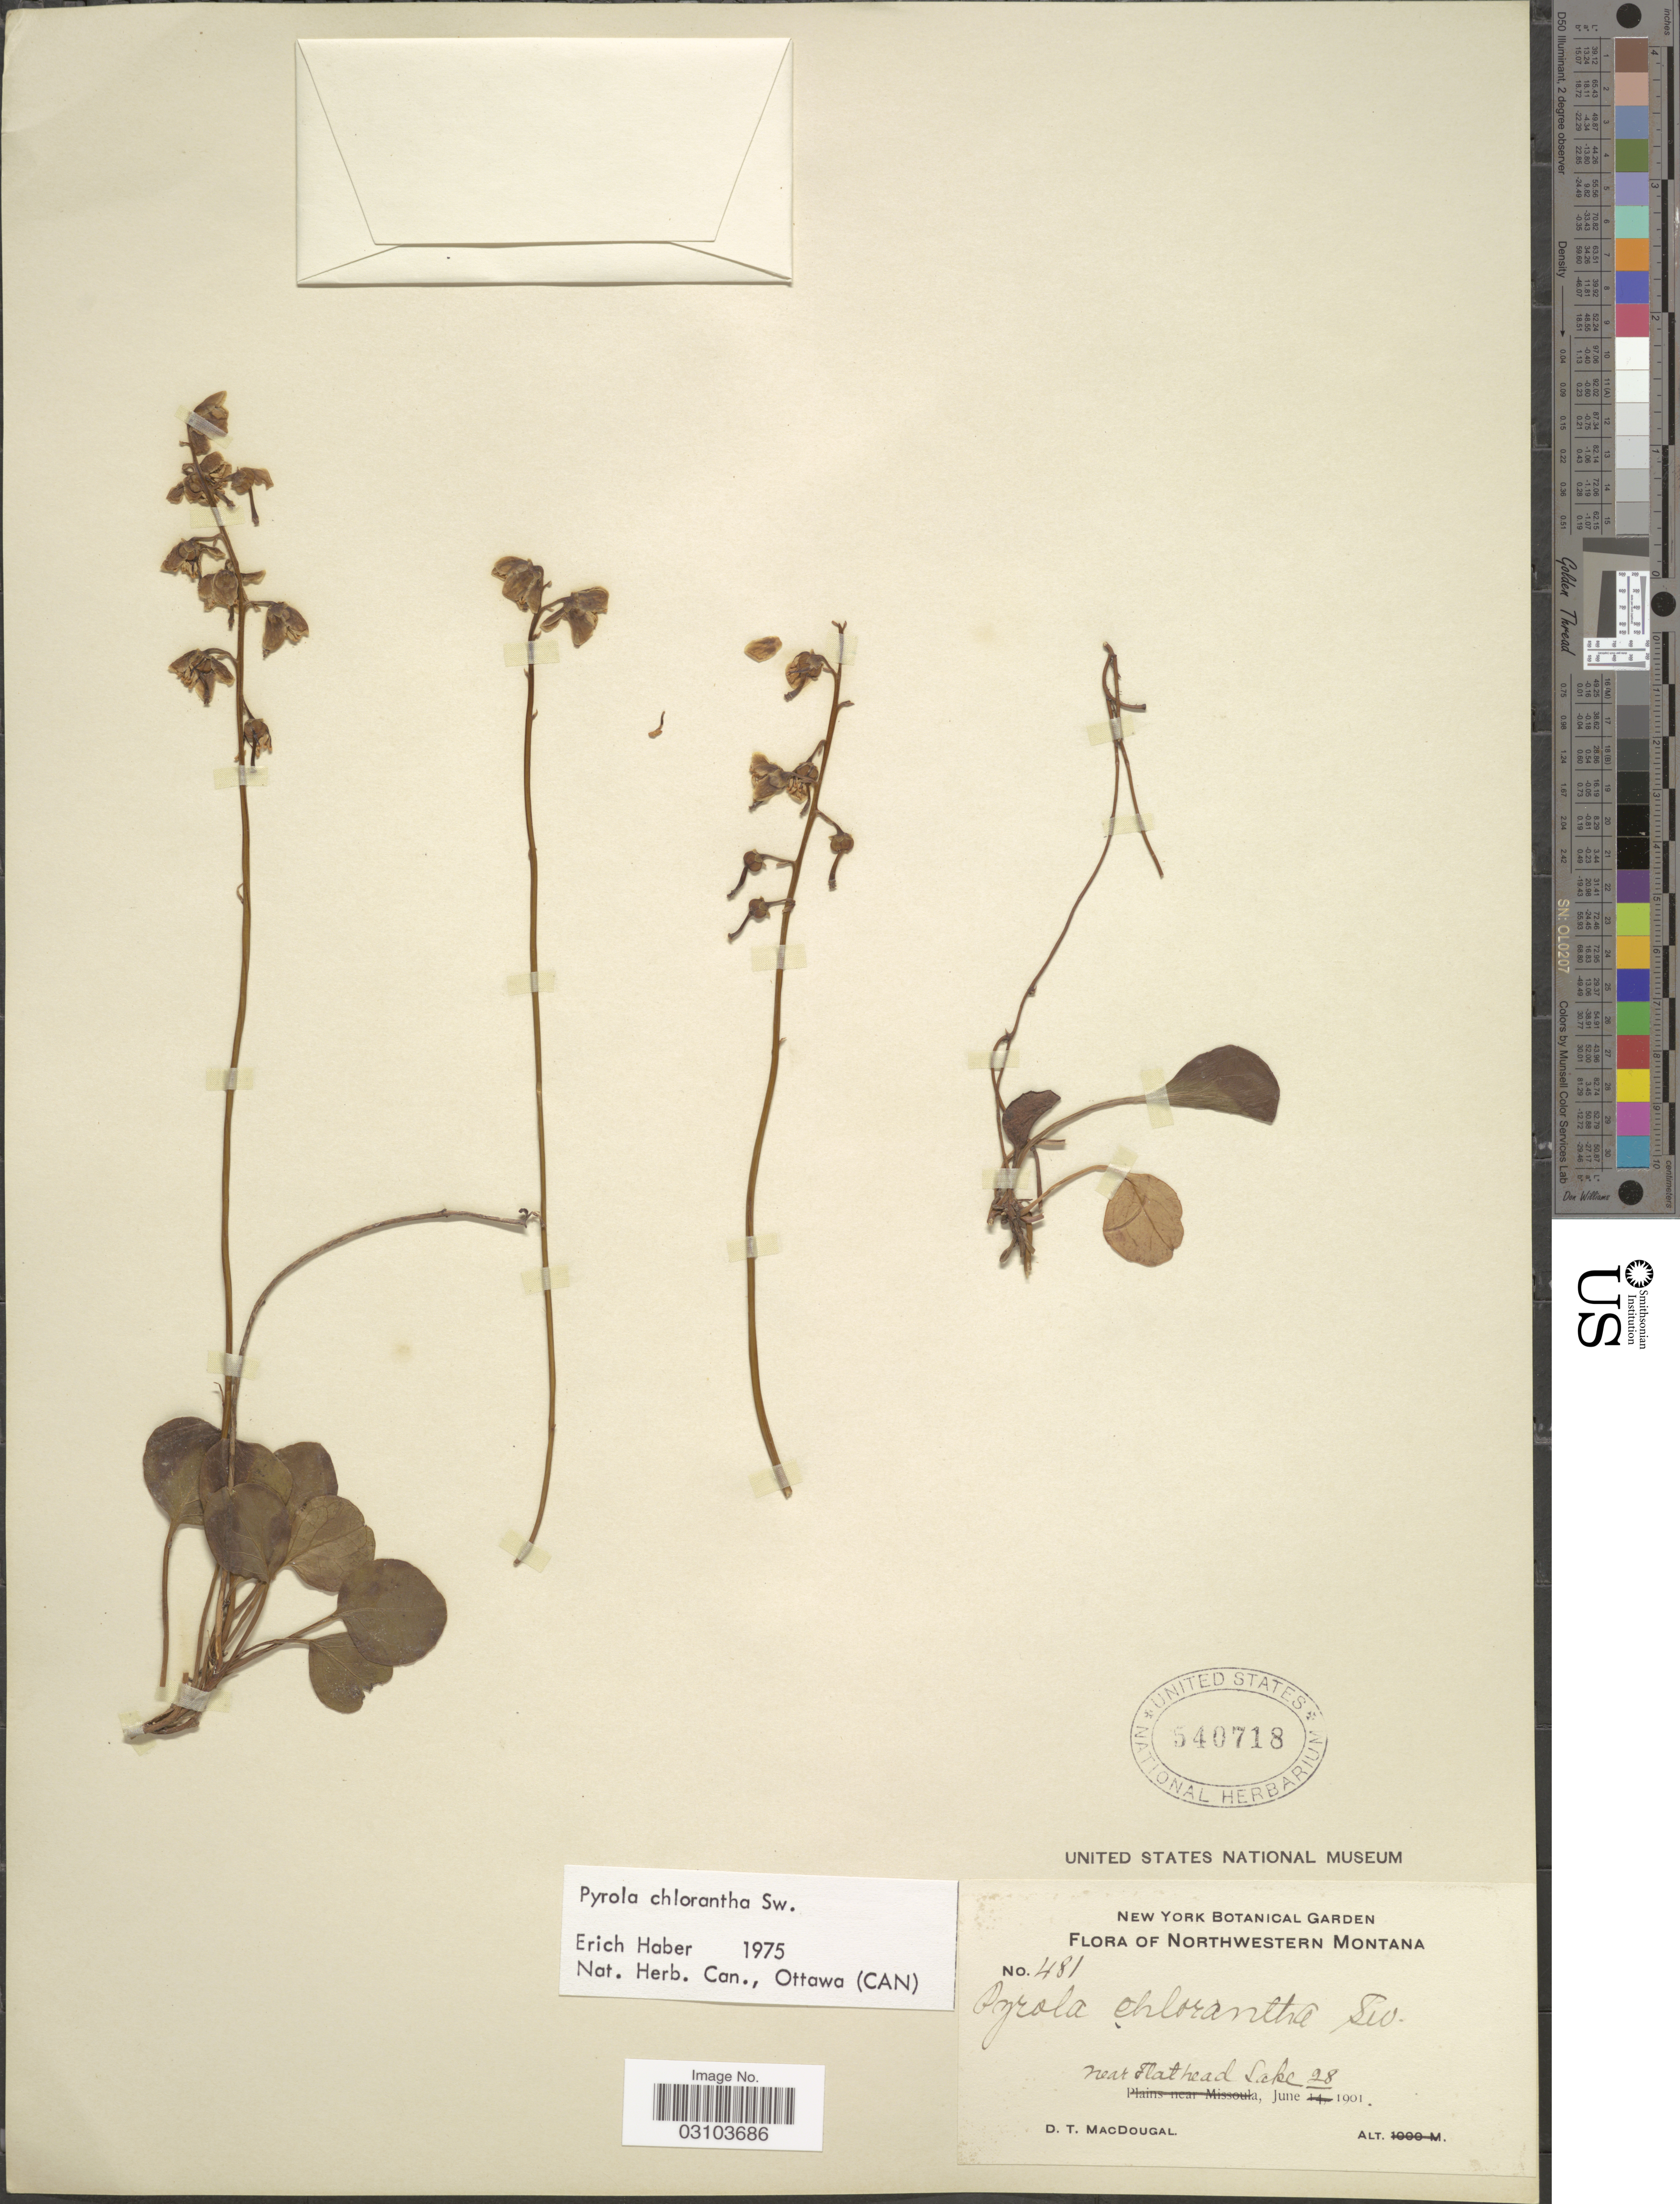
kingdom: Plantae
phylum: Tracheophyta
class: Magnoliopsida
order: Ericales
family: Ericaceae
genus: Pyrola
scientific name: Pyrola chlorantha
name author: Schweigg.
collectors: D. T. MacDougal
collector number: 481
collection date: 1901-06-28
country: United States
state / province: Montana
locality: Northwestern Montana. Near Flathead Lake.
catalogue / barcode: US 540718